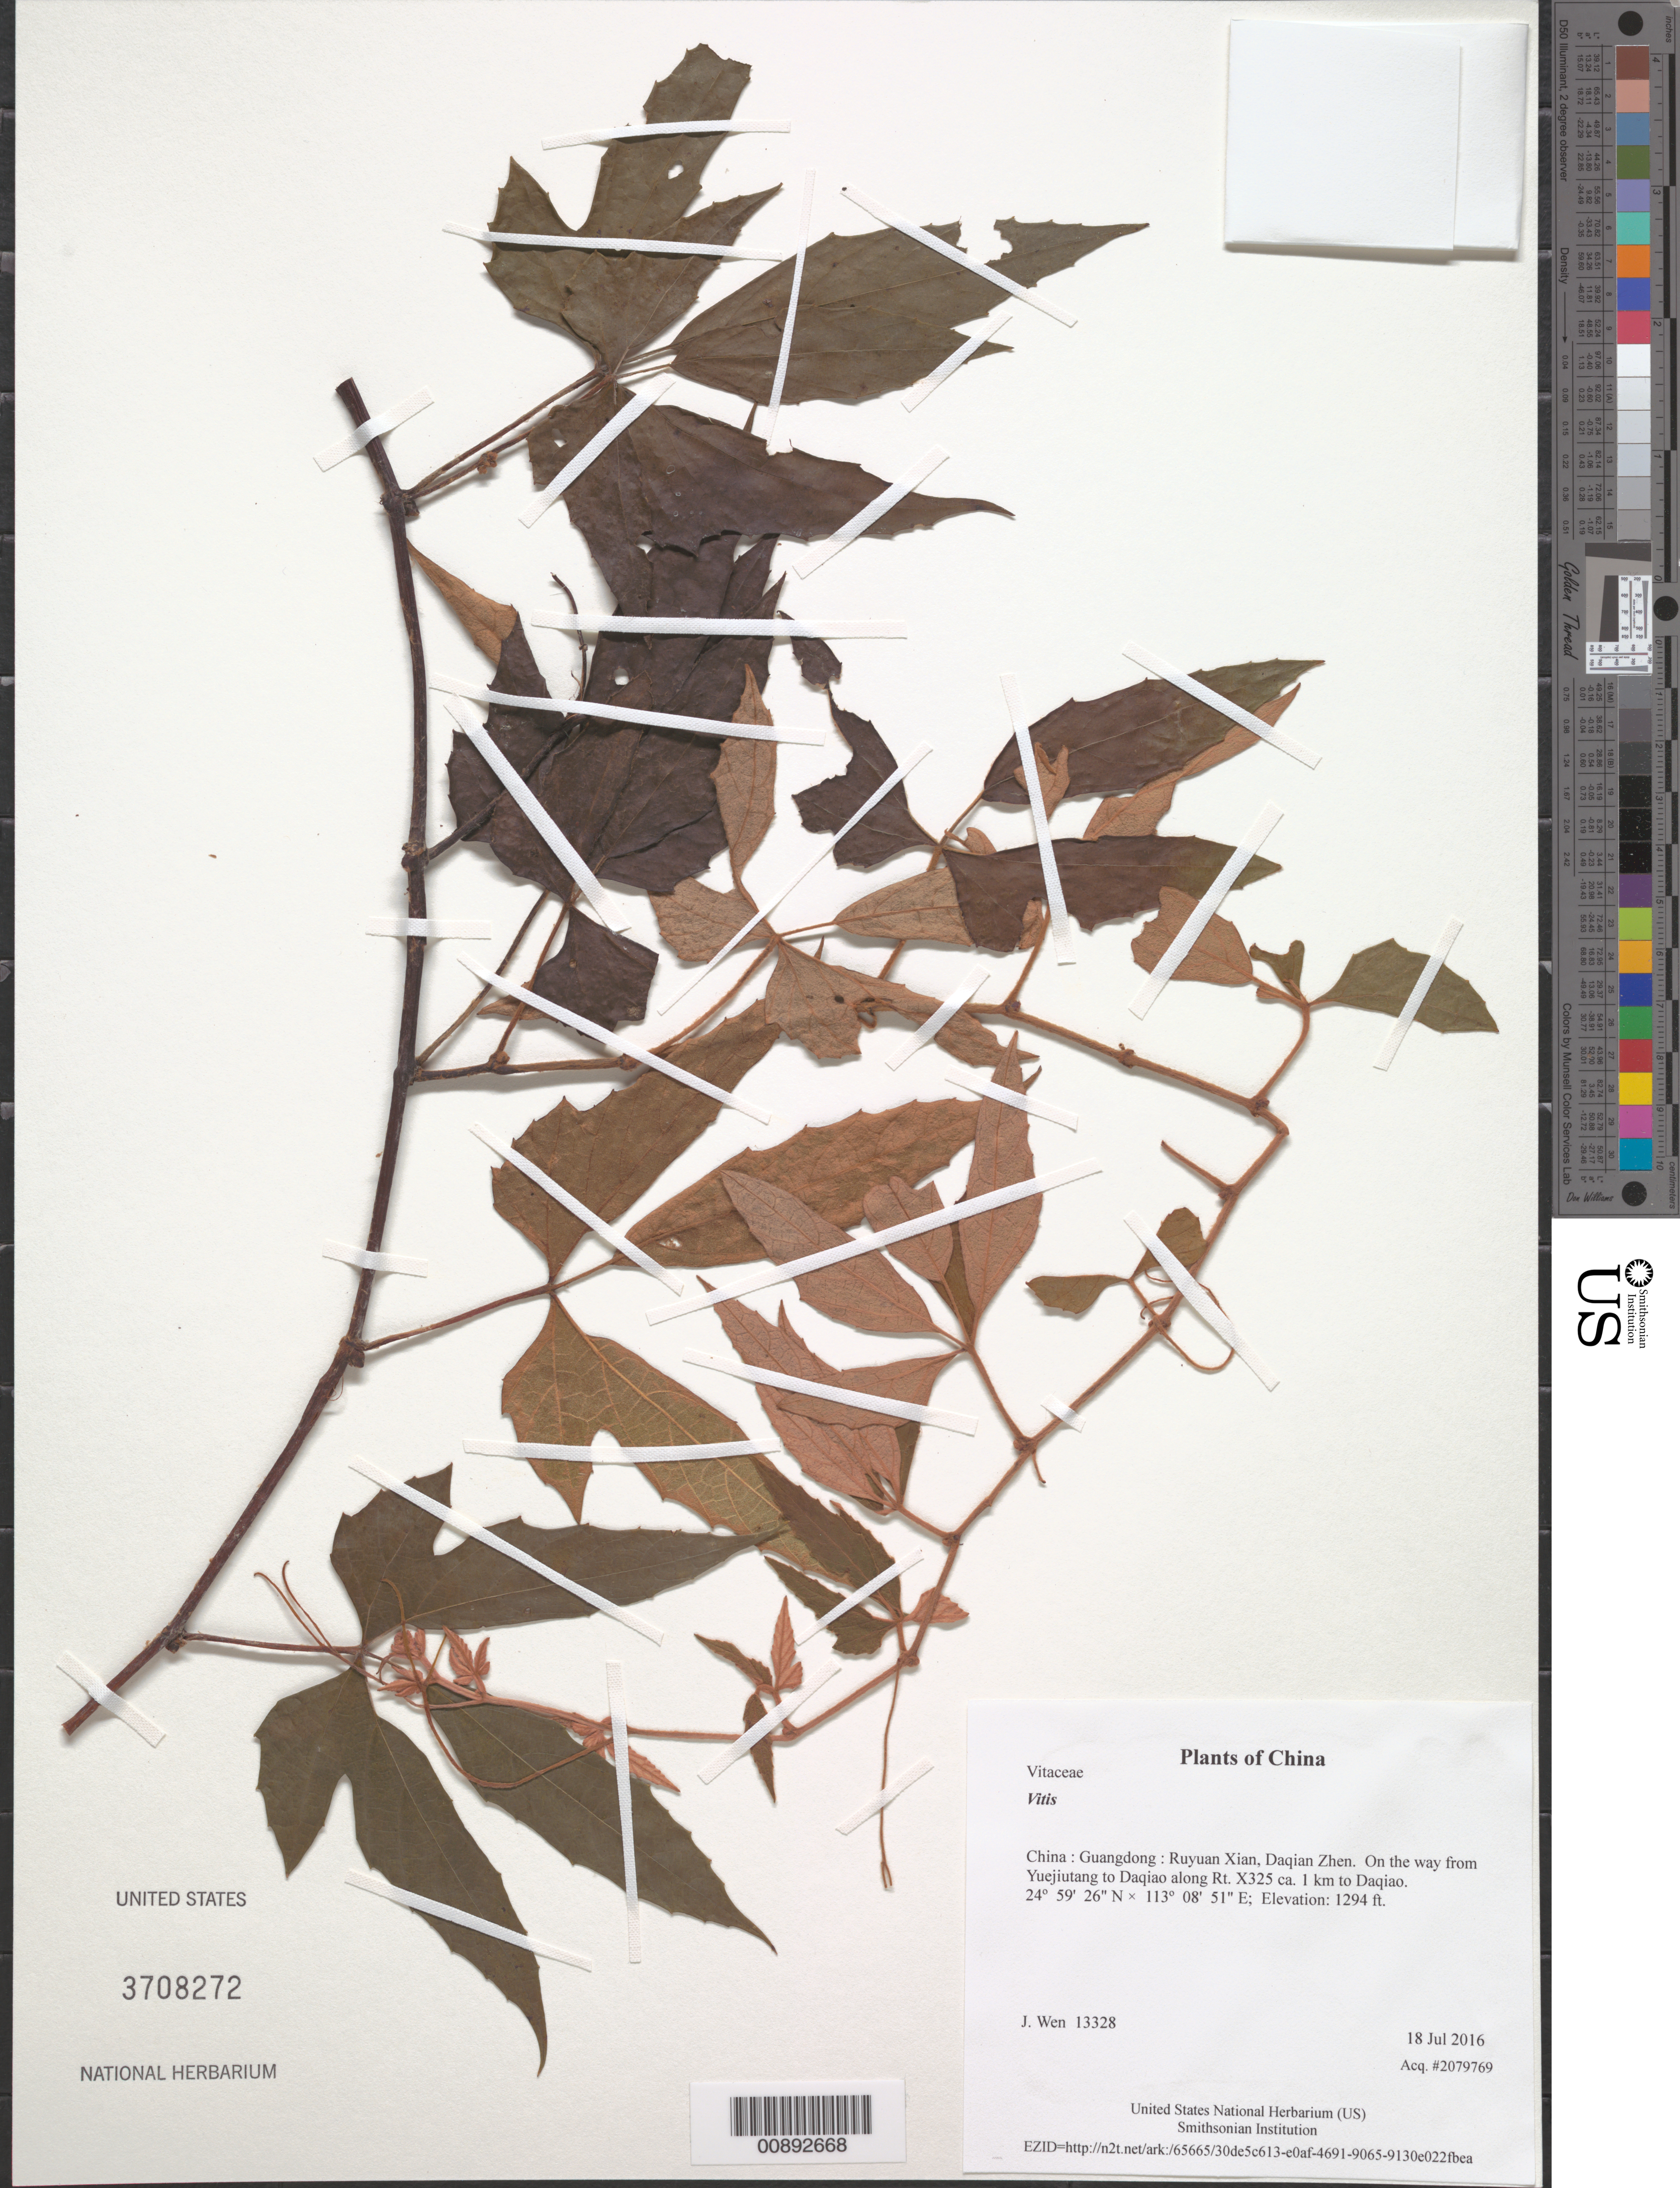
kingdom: Plantae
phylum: Tracheophyta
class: Magnoliopsida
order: Vitales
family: Vitaceae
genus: Vitis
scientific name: Vitis sp.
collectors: J. Wen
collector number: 13328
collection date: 2016-07-18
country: China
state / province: Guangdong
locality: Ruyuan Xian, Daqian Zhen. On the way from Yuejiutang to Daqiao along Rt. X325 ca. 1 km to Daqiao.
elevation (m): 394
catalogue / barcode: US 3708272